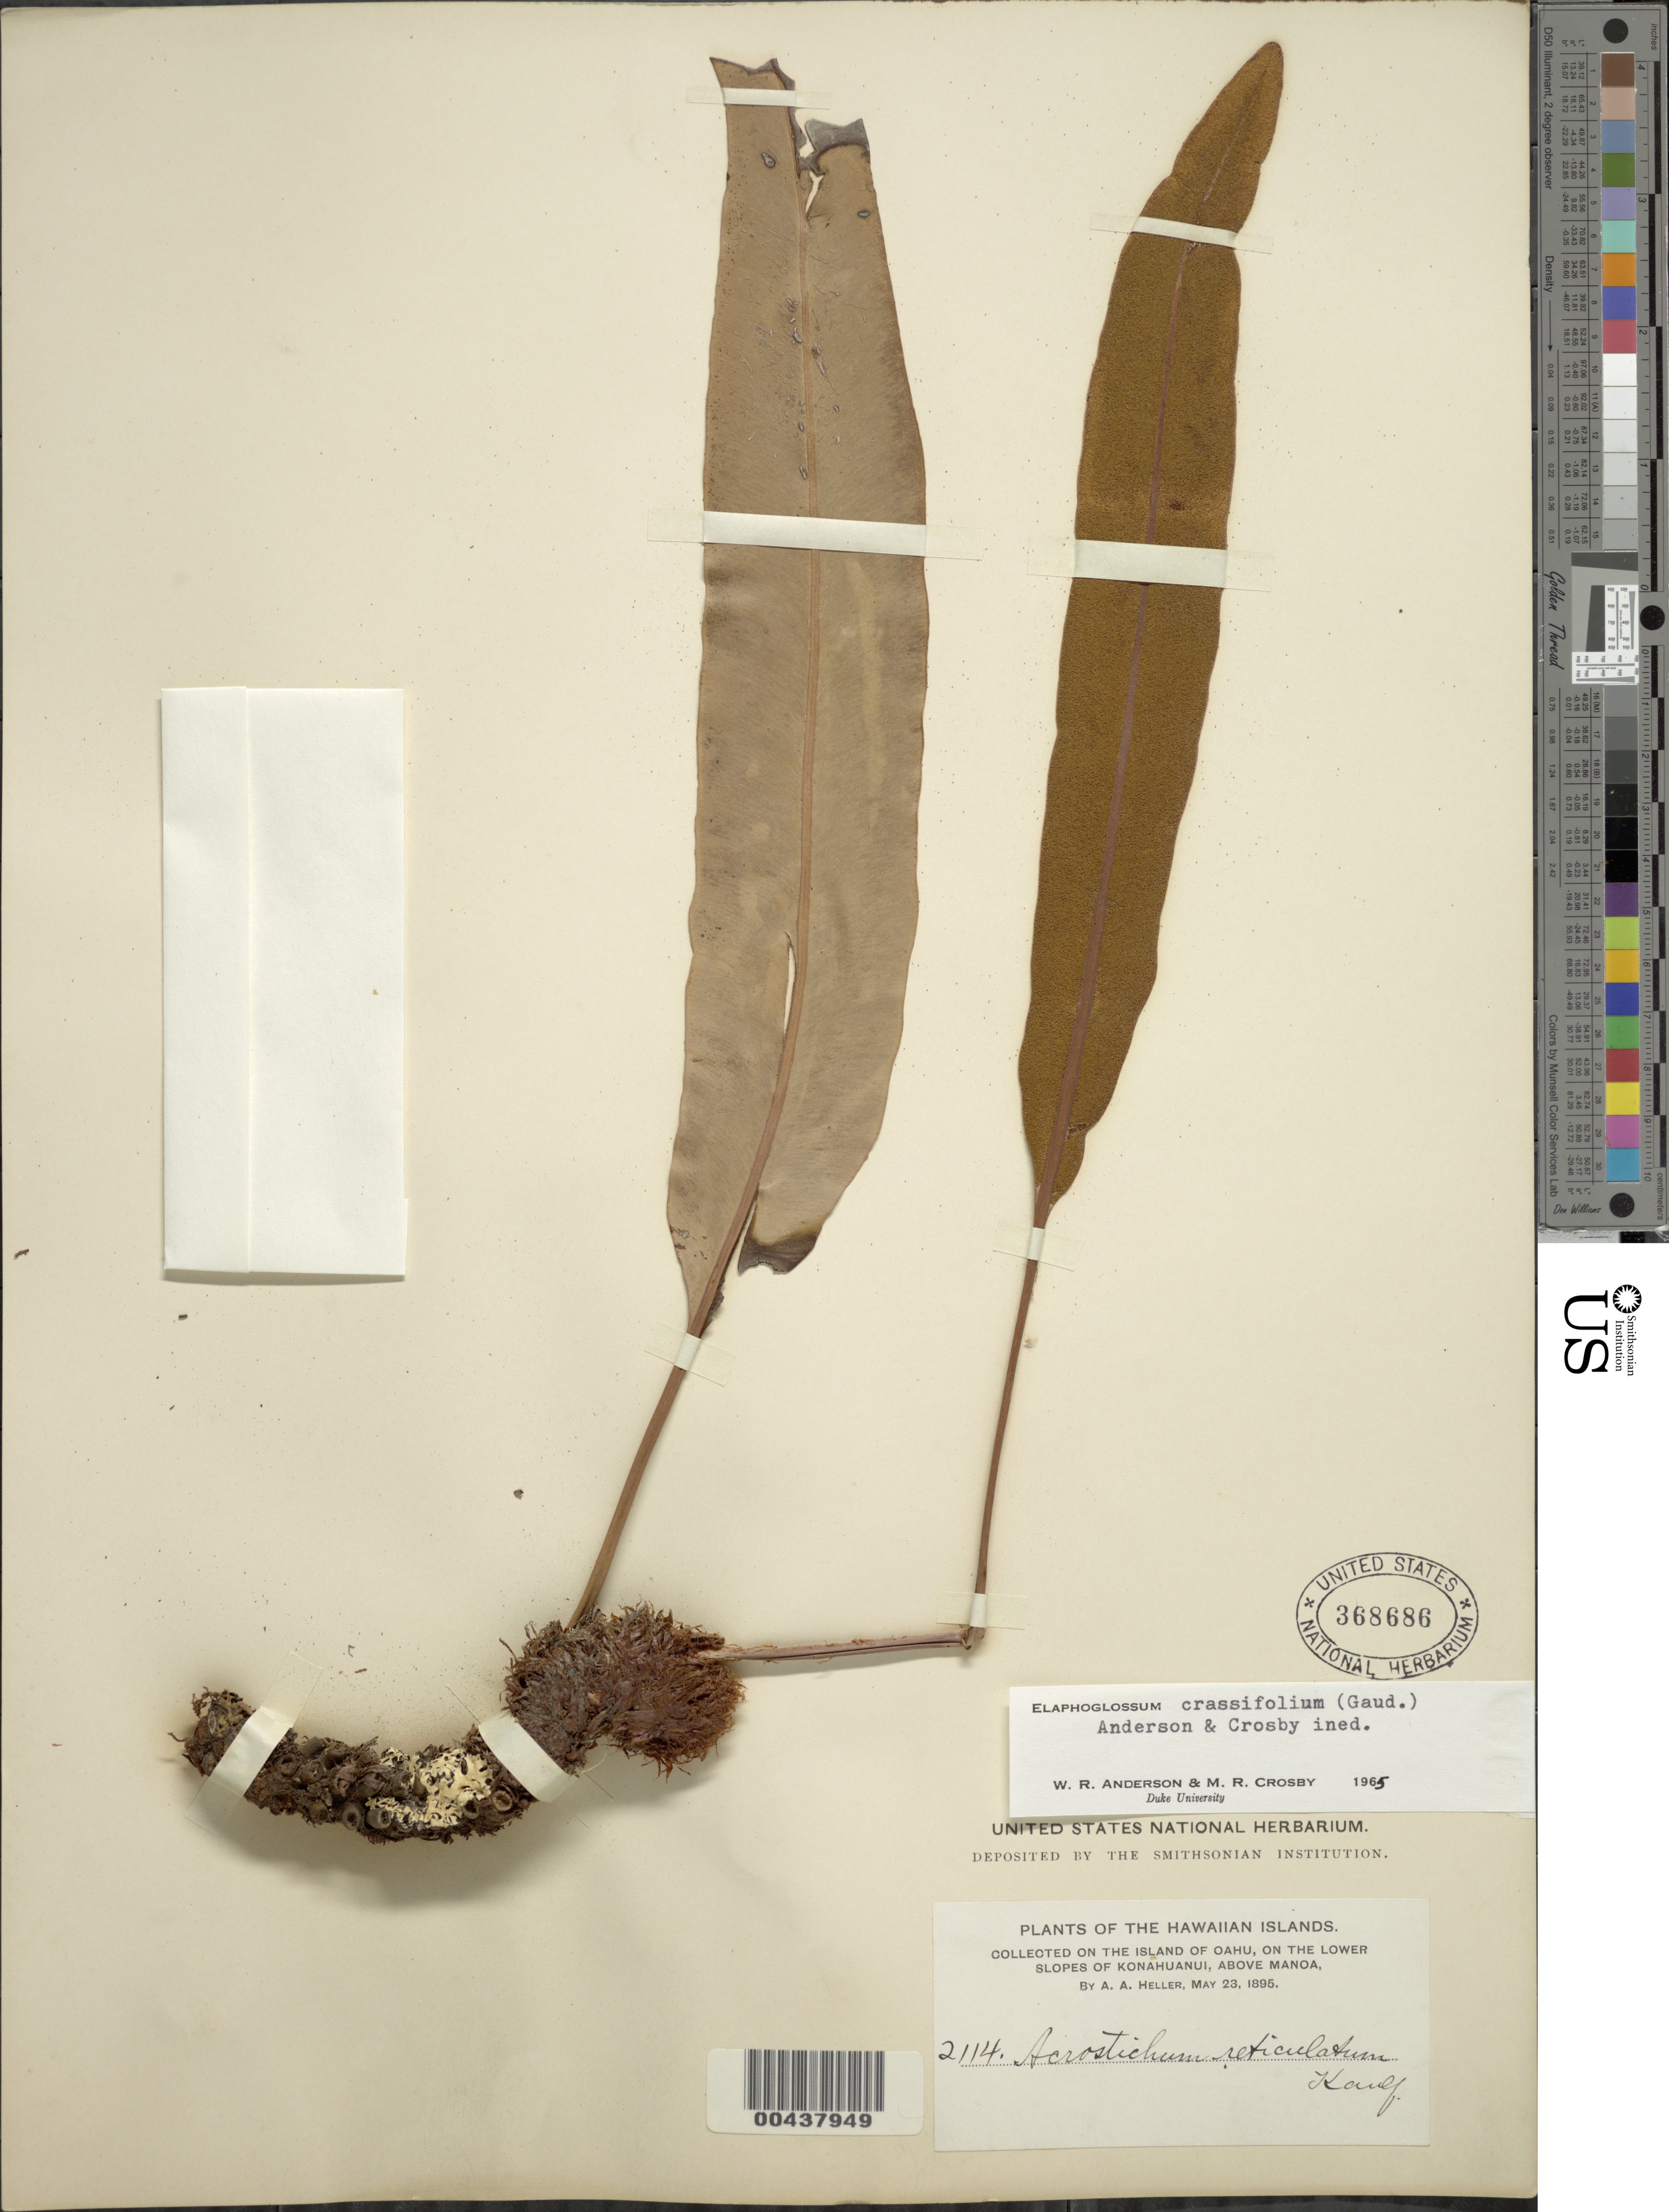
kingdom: Plantae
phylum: Tracheophyta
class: Polypodiopsida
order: Polypodiales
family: Dryopteridaceae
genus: Elaphoglossum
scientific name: Elaphoglossum crassifolium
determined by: Anderson, W. R.; Crosby, M.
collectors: A. A. Heller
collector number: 2114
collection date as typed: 23 May 1895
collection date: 1895-05-23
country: United States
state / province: Hawaii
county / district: Honolulu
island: Oahu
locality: On the lower slopes of Konahuanui, above Manoa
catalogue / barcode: US 368686